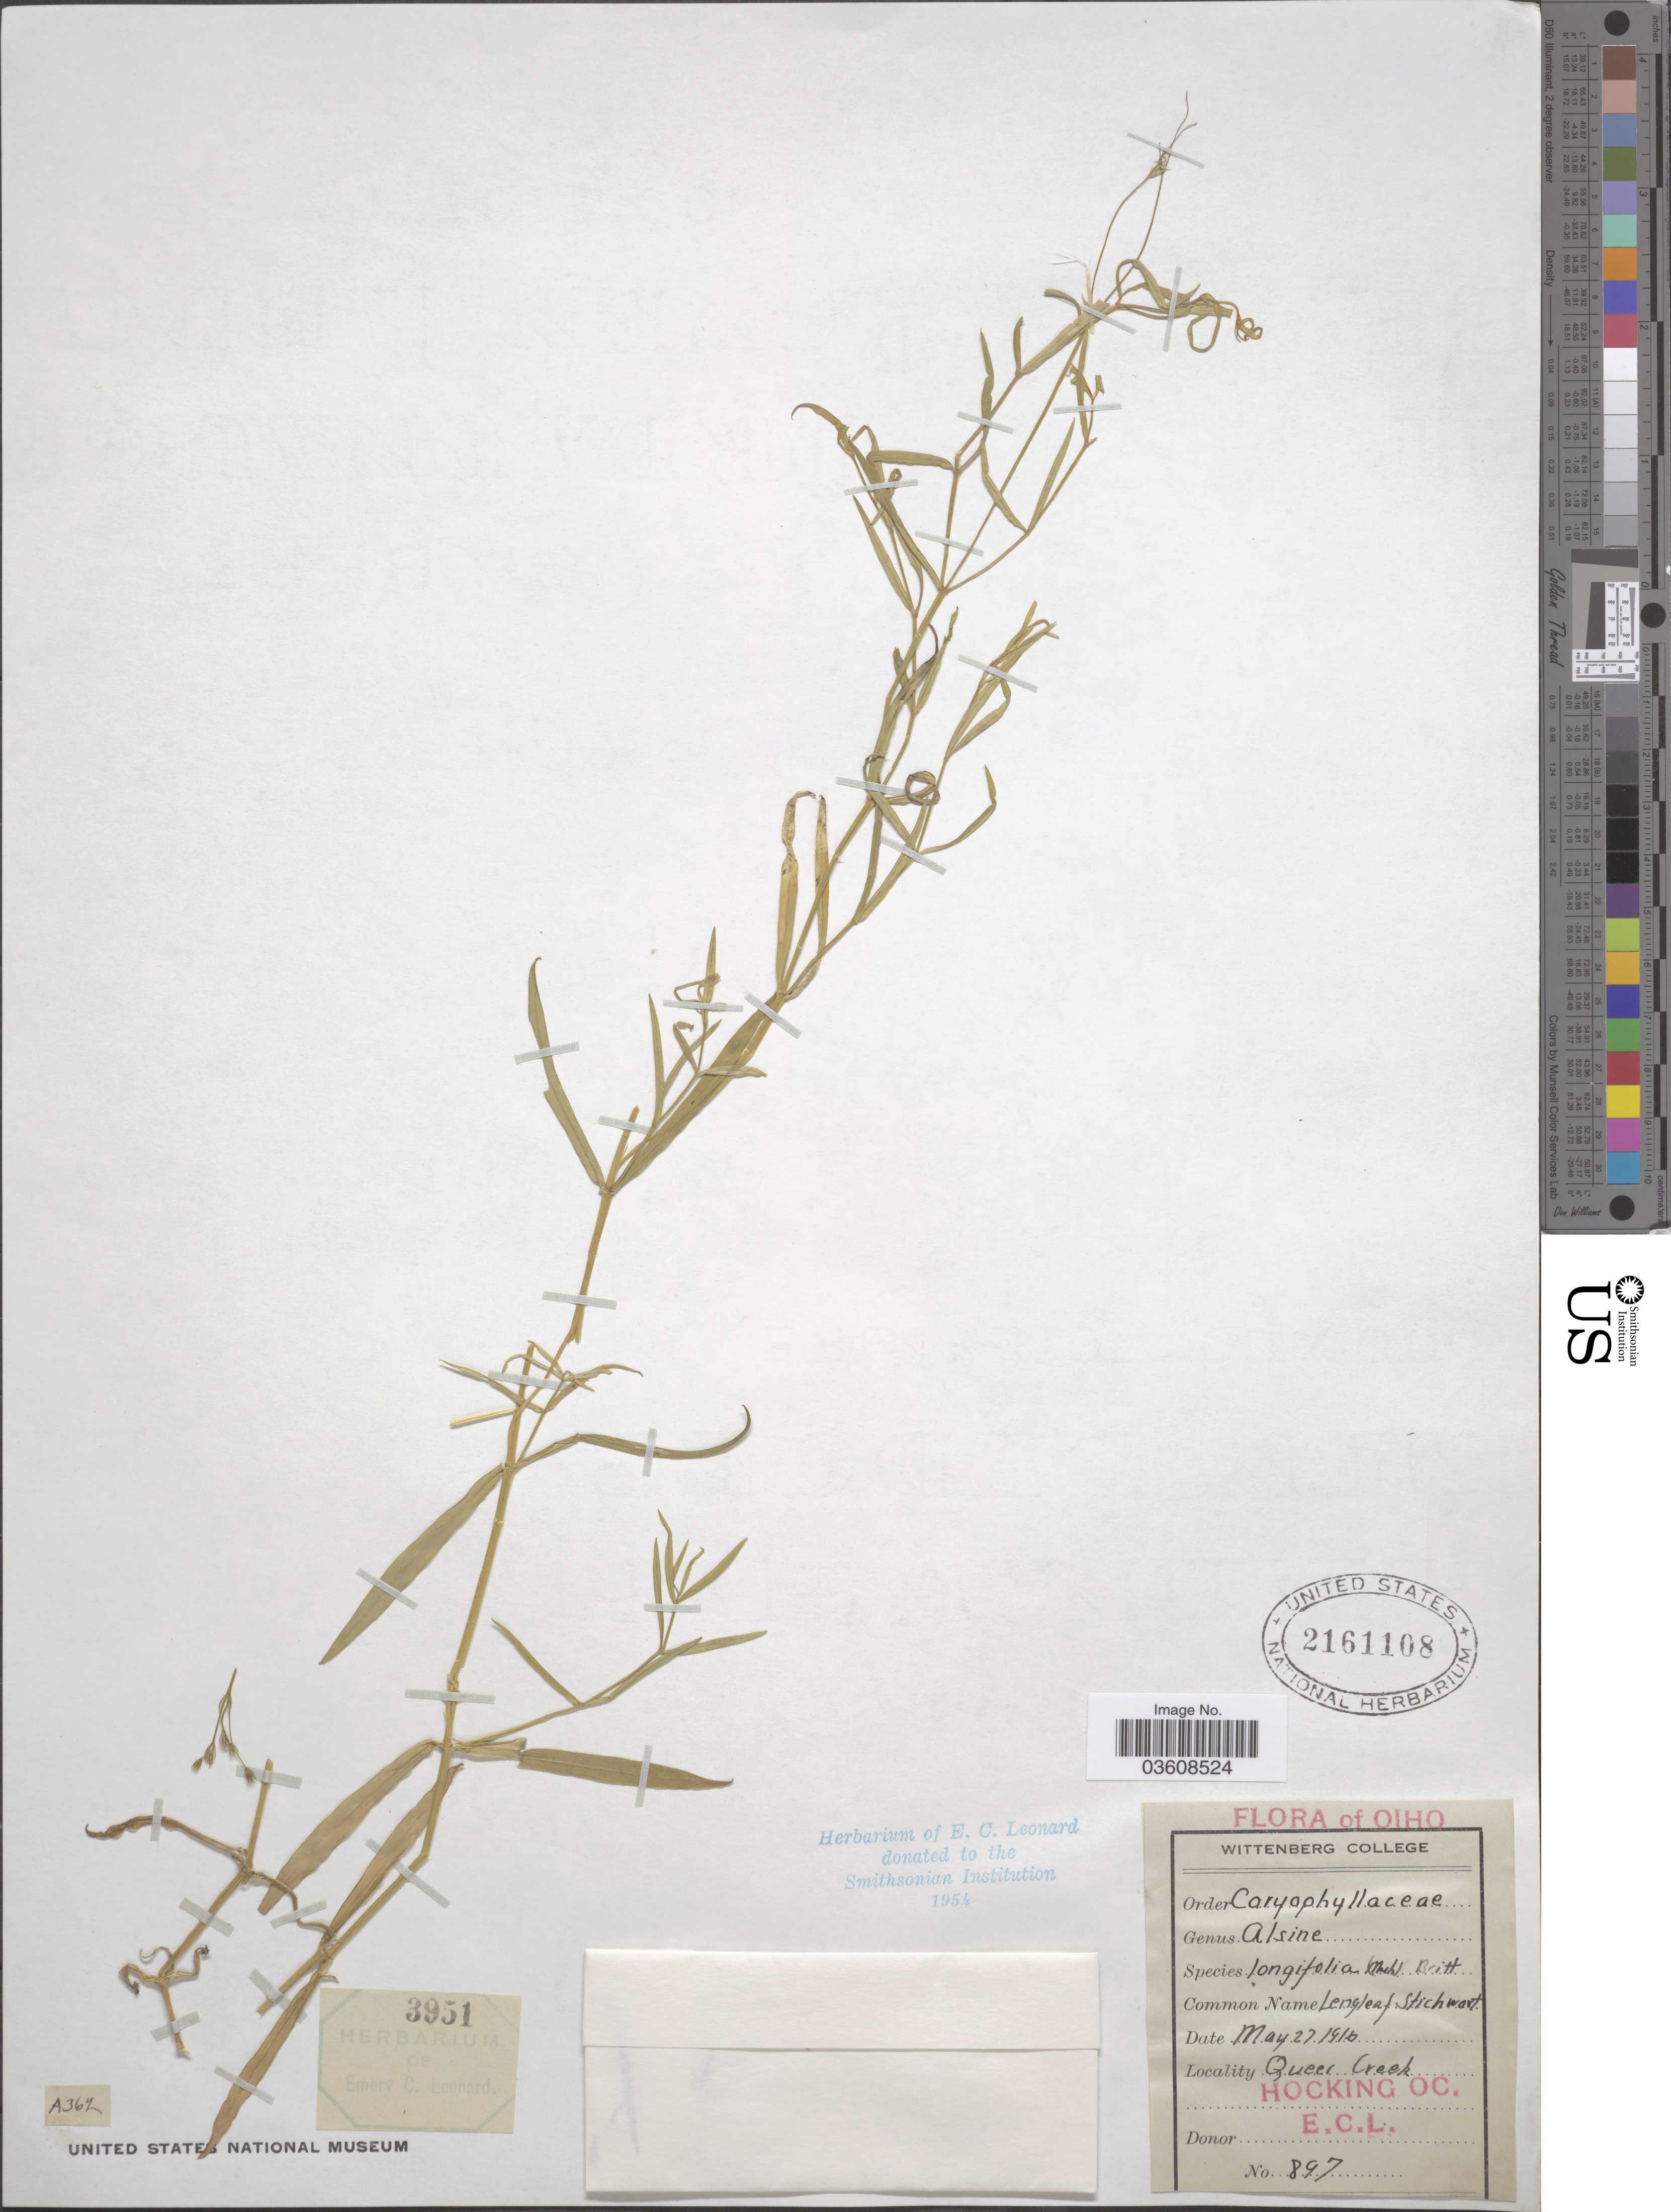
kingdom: Plantae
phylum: Tracheophyta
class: Magnoliopsida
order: Caryophyllales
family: Caryophyllaceae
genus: Stellaria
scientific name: Stellaria longifolia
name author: Muhl. ex Willd.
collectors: E. C. Leonard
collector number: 897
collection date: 1916-05-27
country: United States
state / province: Ohio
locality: Queer Creek. Hocking Oc.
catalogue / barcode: US 2161108